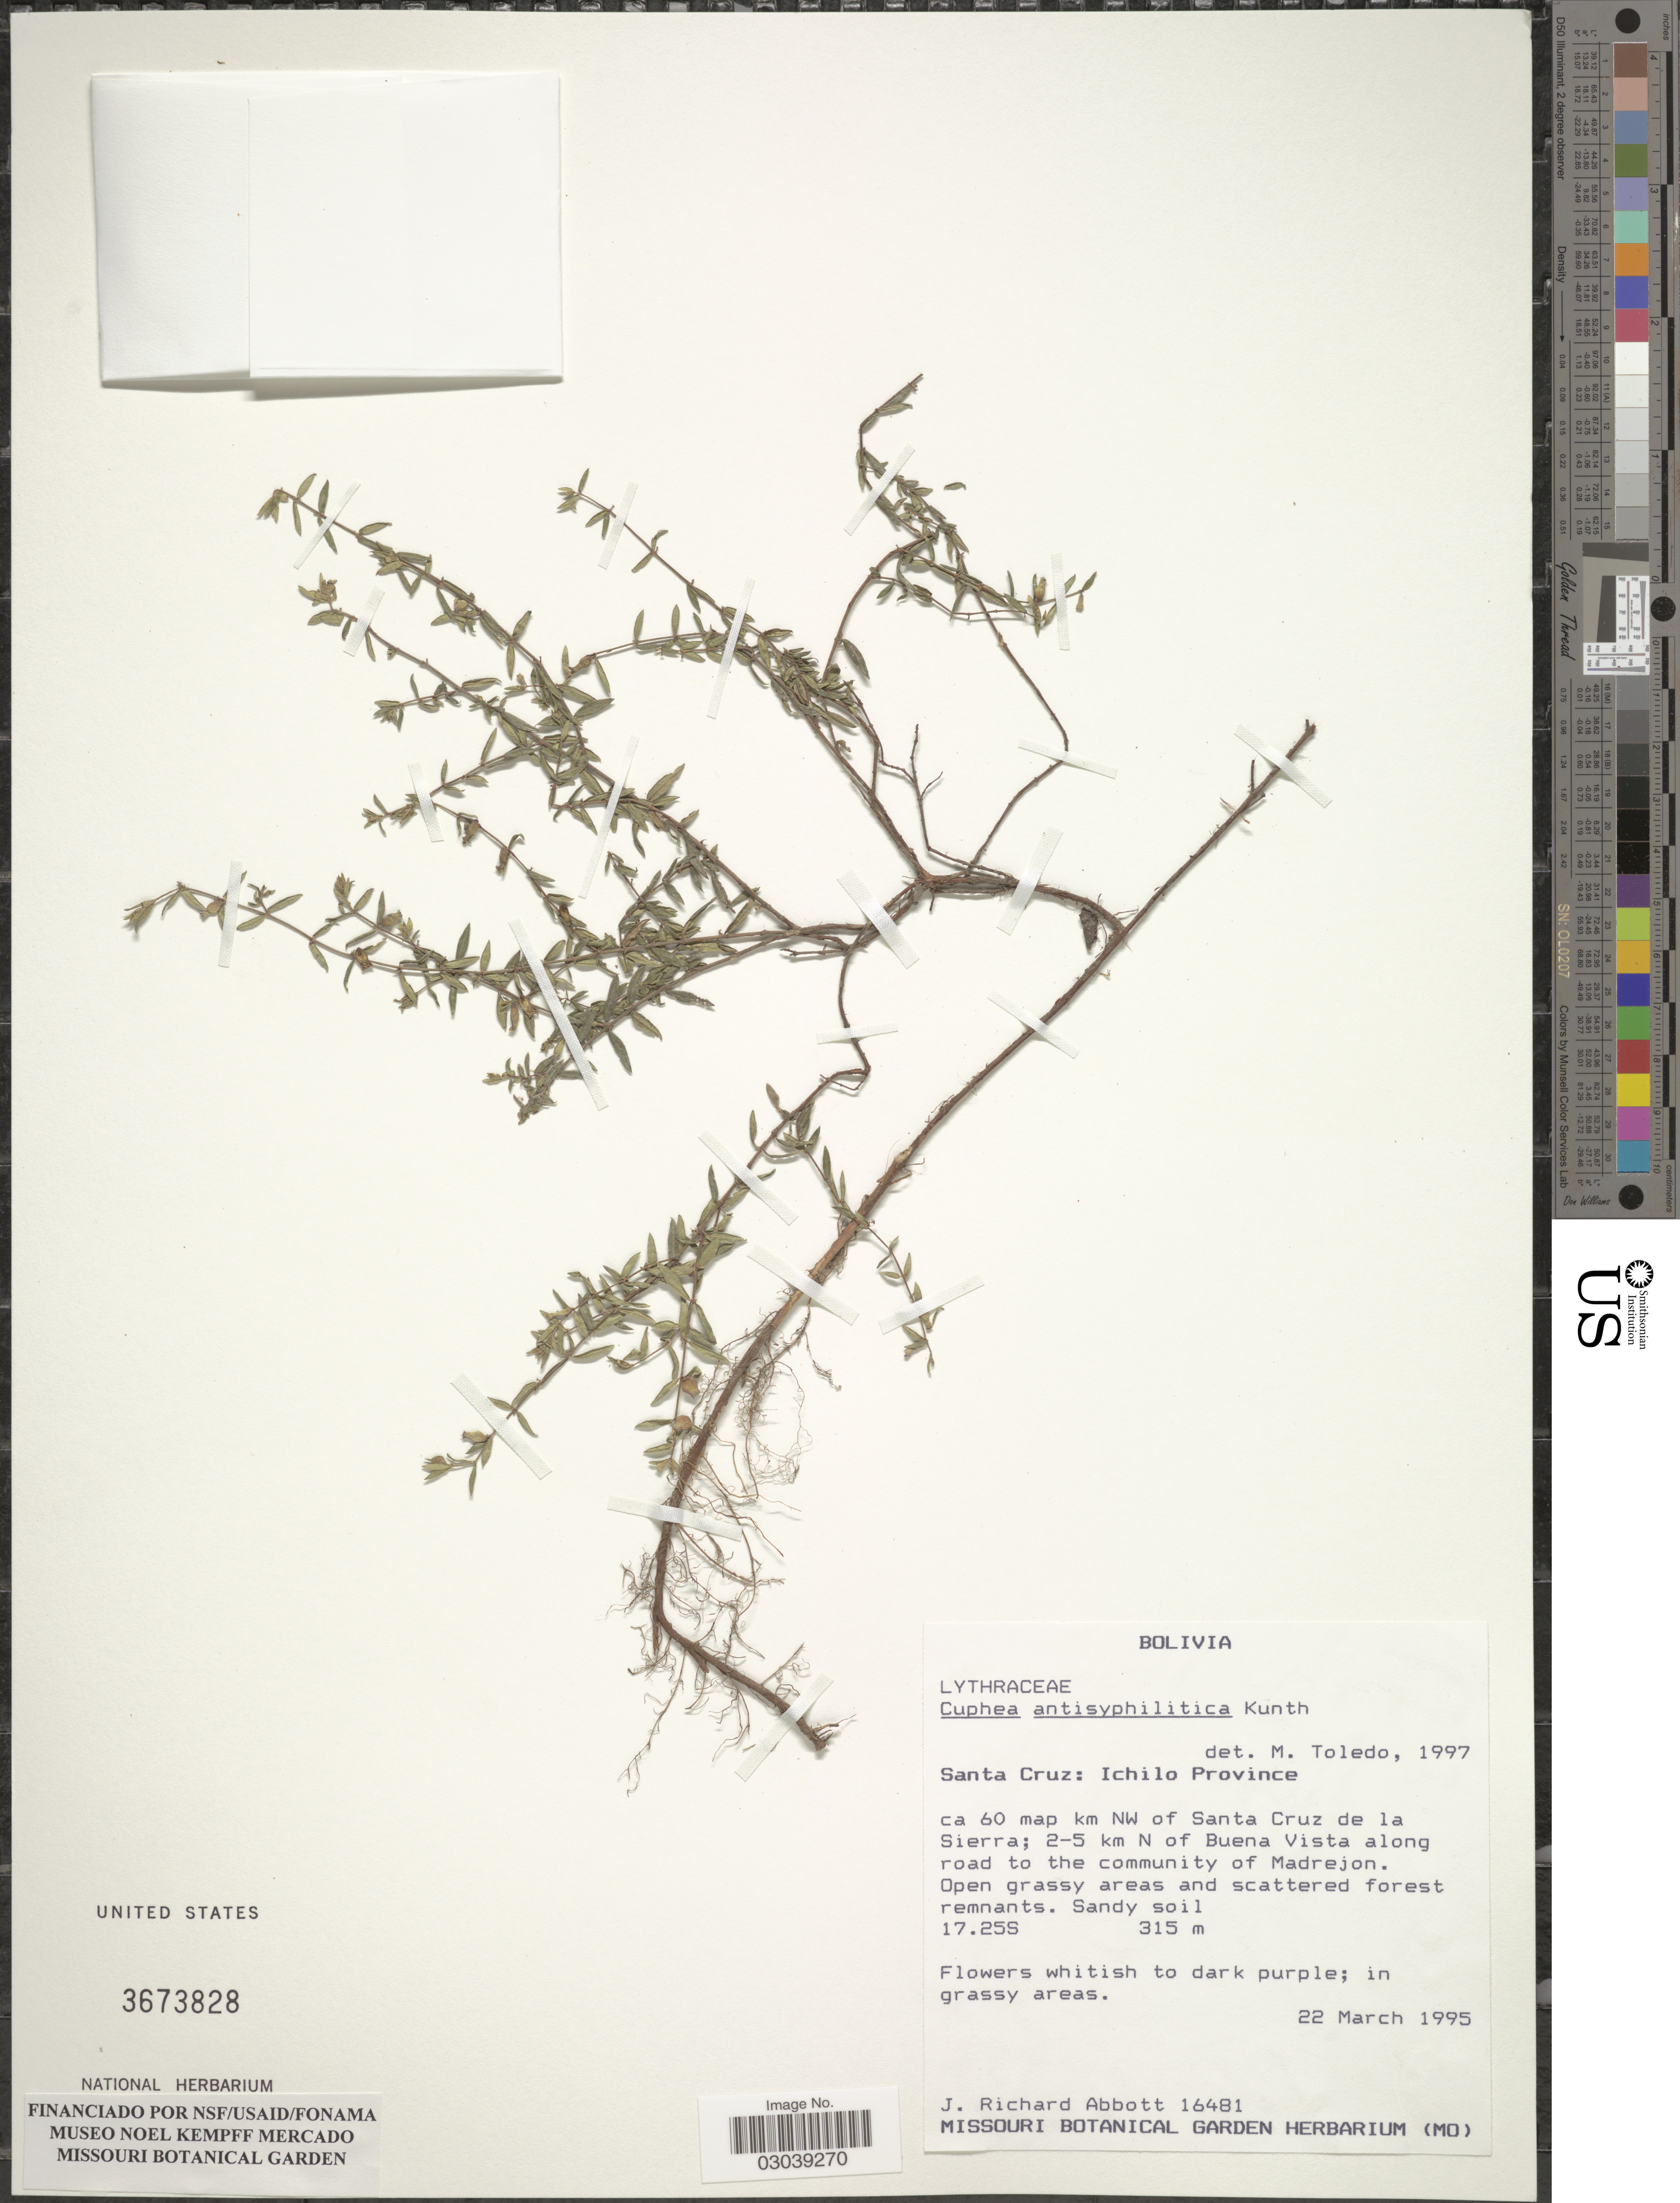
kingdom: Plantae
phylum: Tracheophyta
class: Magnoliopsida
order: Myrtales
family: Lythraceae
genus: Cuphea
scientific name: Cuphea antisyphilitica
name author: Kunth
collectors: J. R. Abbott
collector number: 16481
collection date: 1995-03-22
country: Bolivia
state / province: Santa Cruz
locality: Ichilo Province, ca. 60 map km NW of Santa Cruz de la Sierra; 2-5 km N of Buena Vista along road to the community of Madrejon.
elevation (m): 315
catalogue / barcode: US 3673828